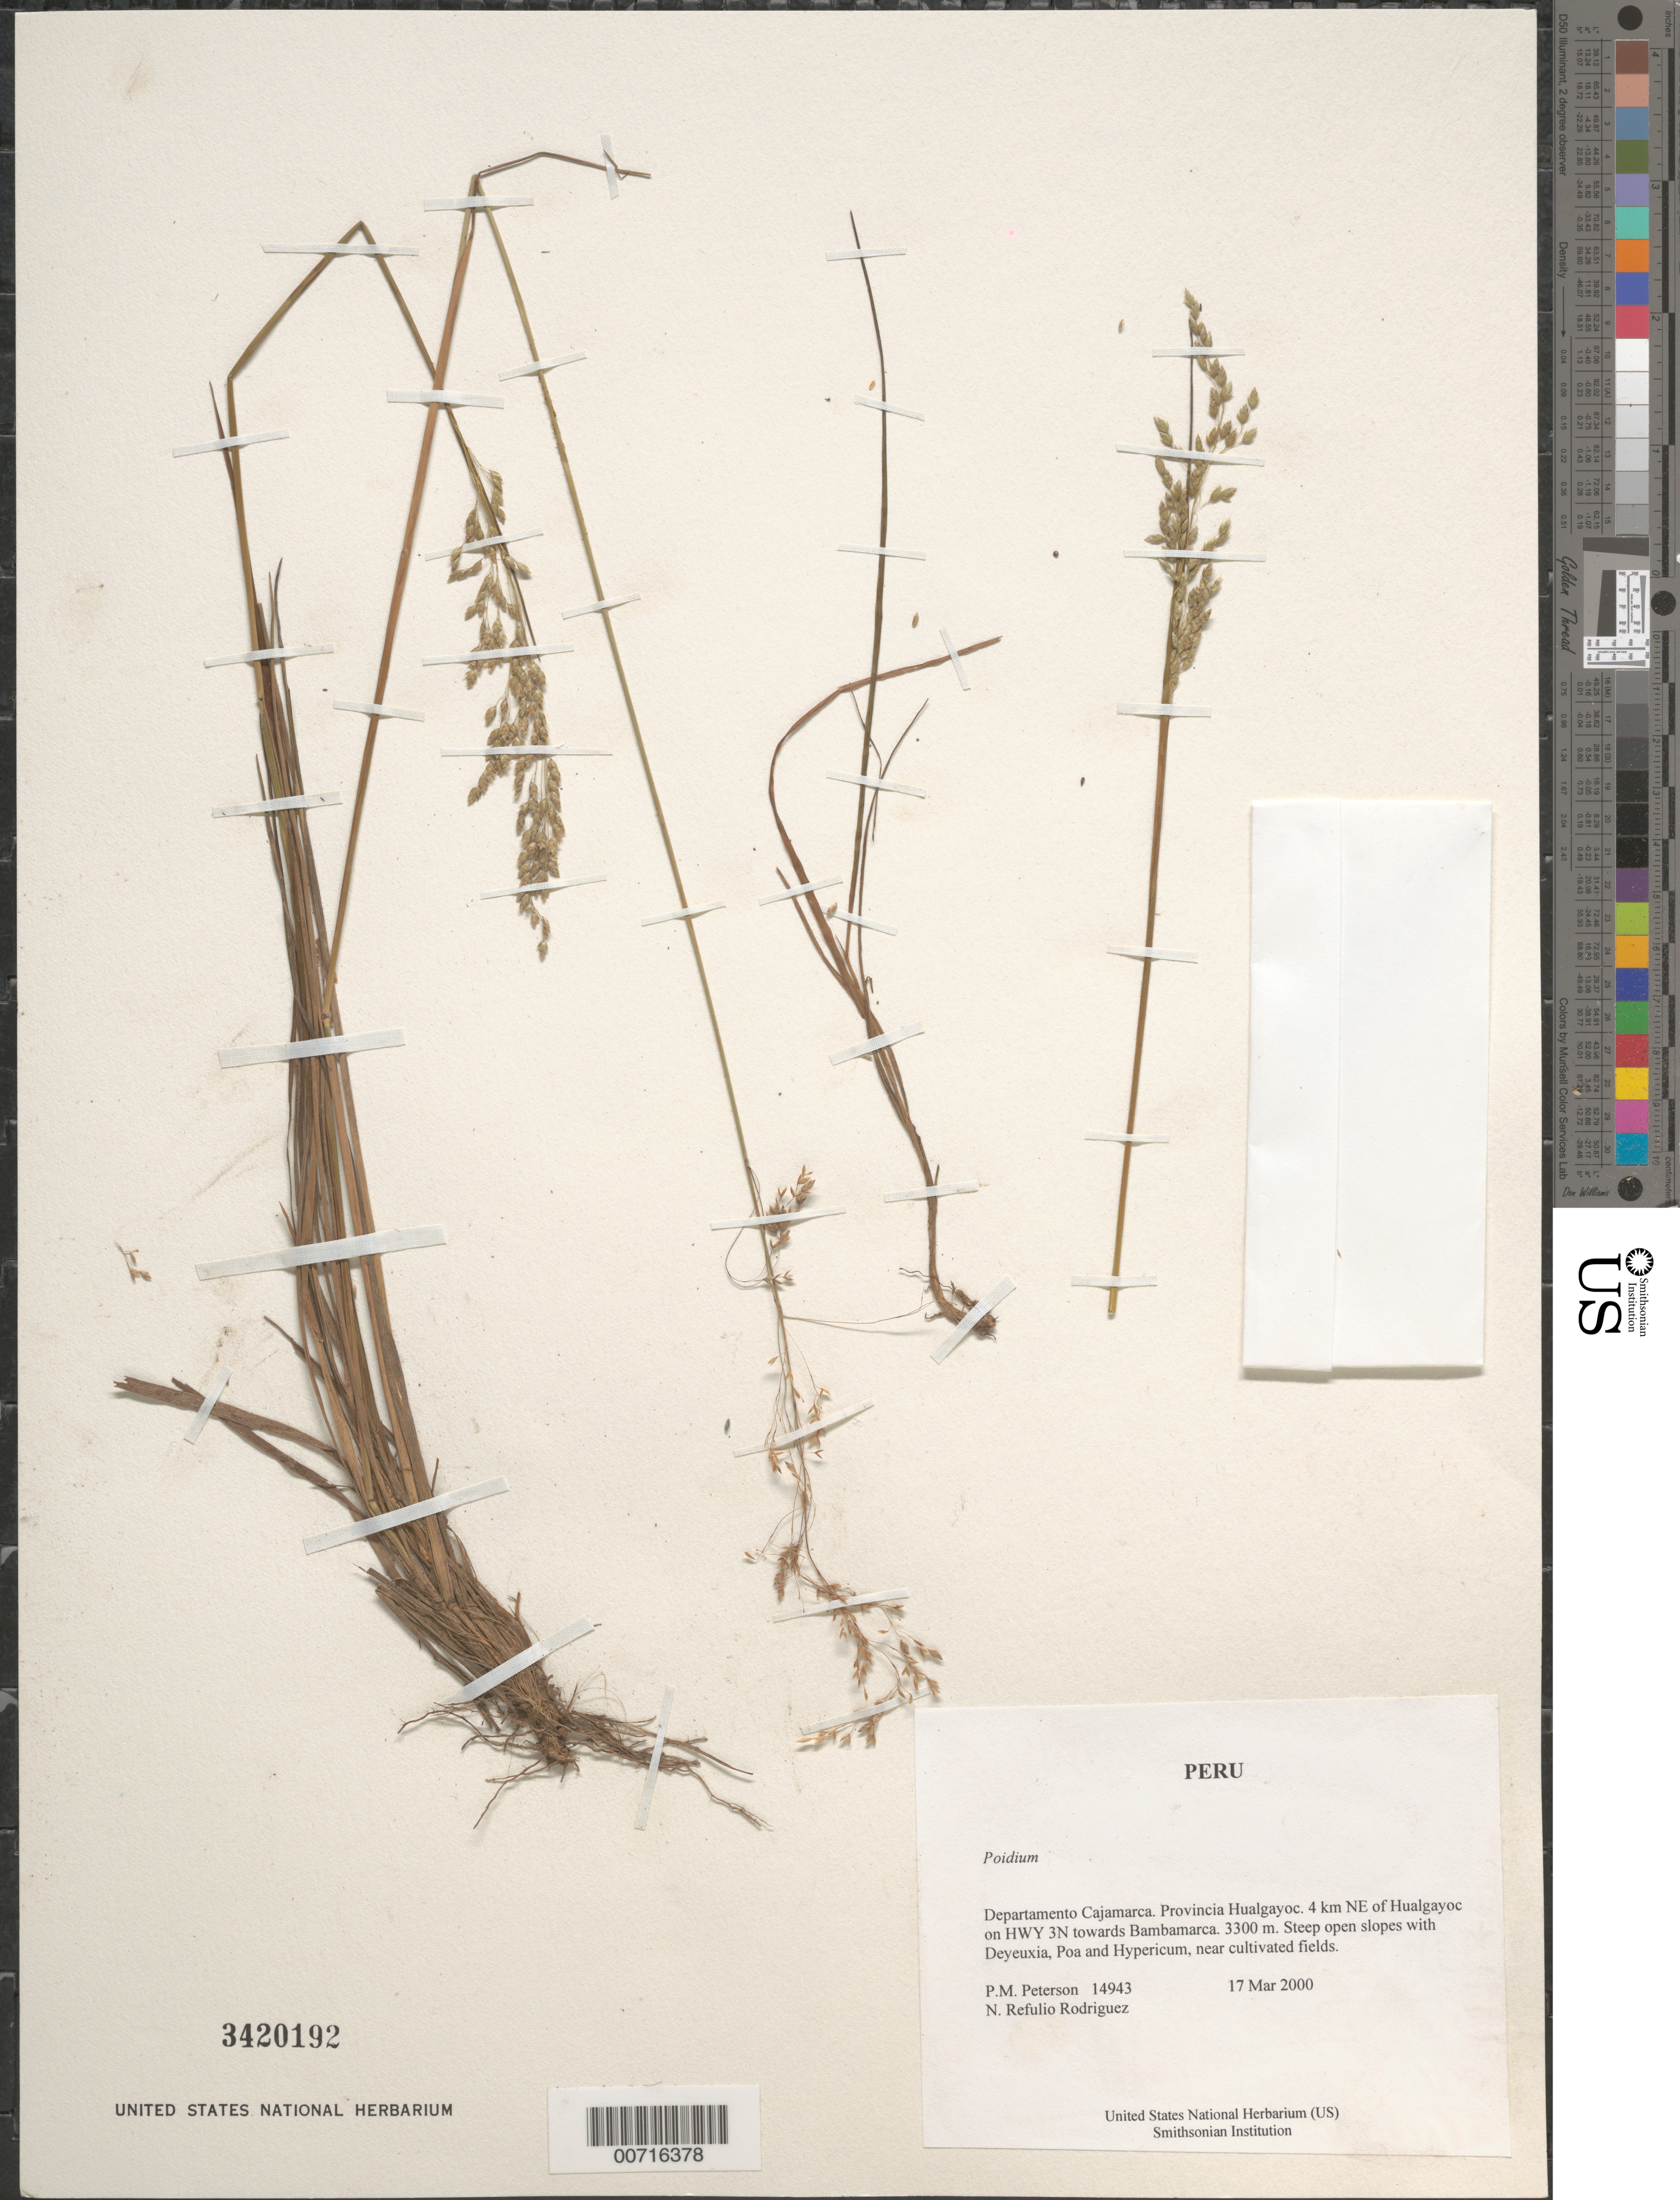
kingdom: Plantae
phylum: Tracheophyta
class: Liliopsida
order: Poales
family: Poaceae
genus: Poidium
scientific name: Poidium sp.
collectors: P. M. Peterson & N. Refulio-Rodríguez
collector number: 14943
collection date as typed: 17 Mar 2000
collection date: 2000-03-17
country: Peru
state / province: Cajamarca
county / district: Hualgayoc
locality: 4 km NE of Hualgayoc on HWY 3N towards Bambamarca.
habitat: Steep open slopes with Deyeuxia, Poa and Hypericum, near cultivated fields.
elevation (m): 3300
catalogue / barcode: US 3420192